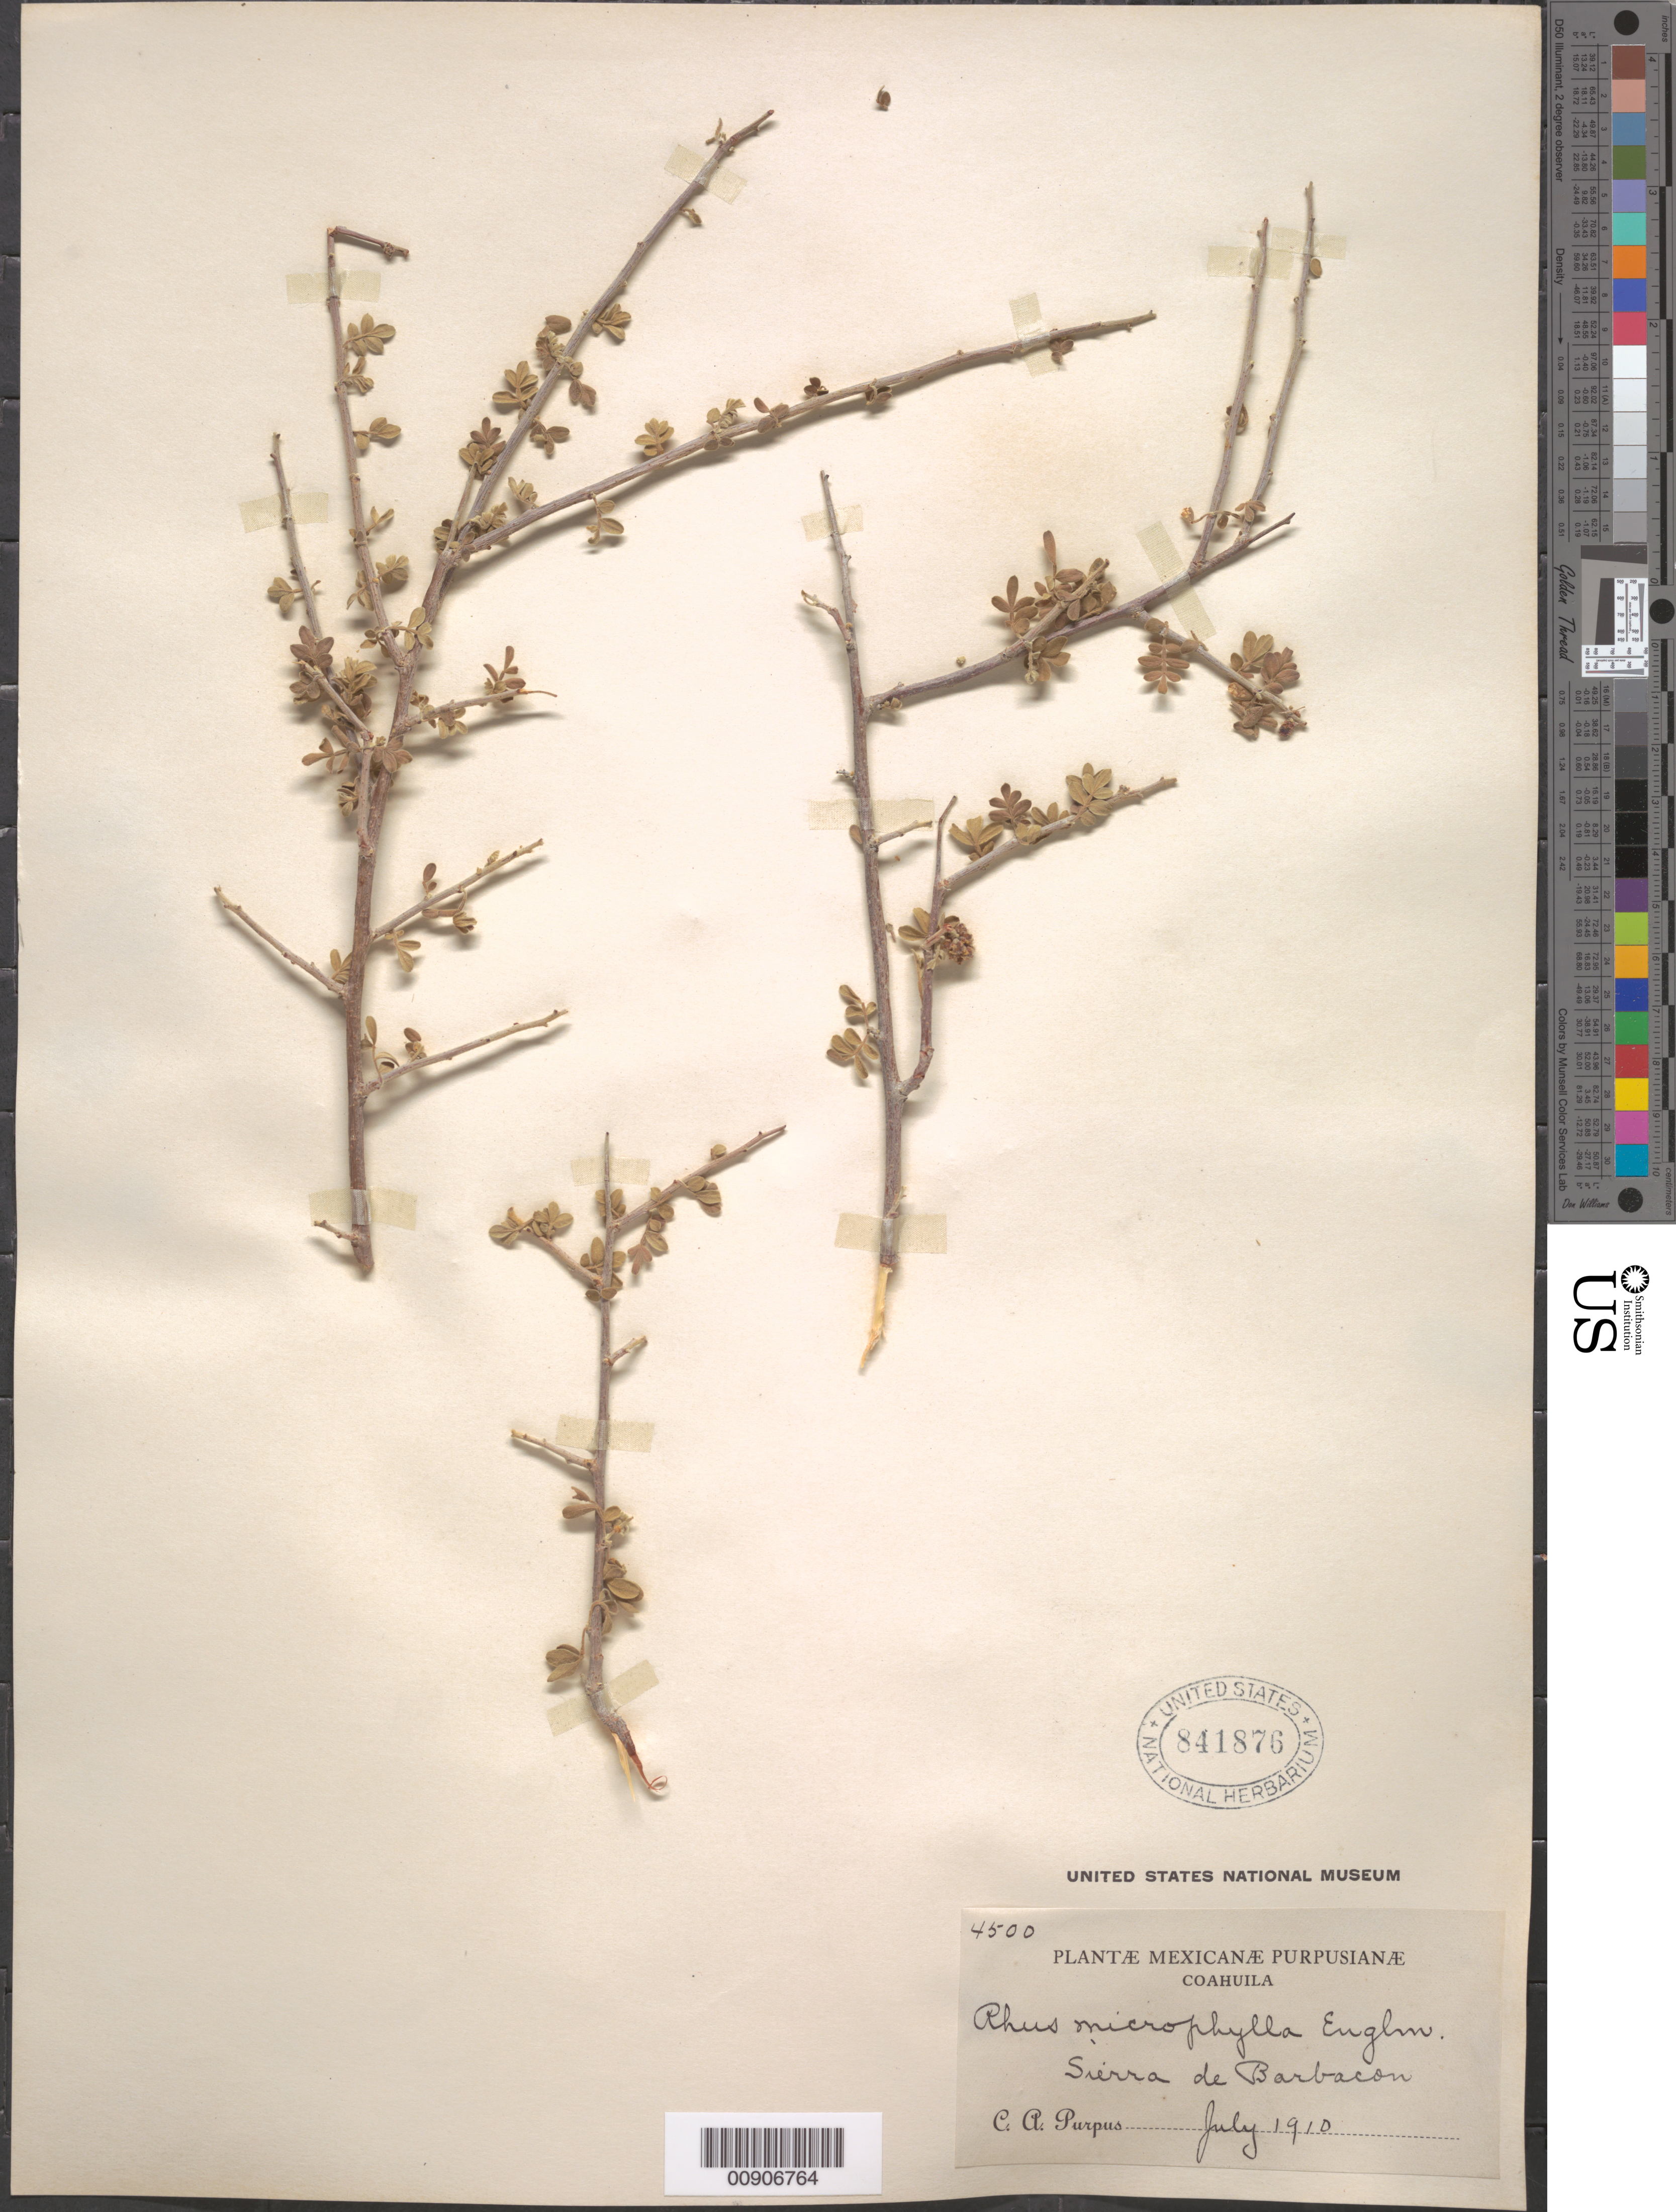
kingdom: Plantae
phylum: Tracheophyta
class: Magnoliopsida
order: Sapindales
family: Anacardiaceae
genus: Rhus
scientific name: Rhus microphylla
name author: Engelm.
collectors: C. A. Purpus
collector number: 4500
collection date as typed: Jul 1910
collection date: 1910-07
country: Mexico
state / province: Coahuila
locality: Sierra de Barbacon, Coahuila.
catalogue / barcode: US 841876